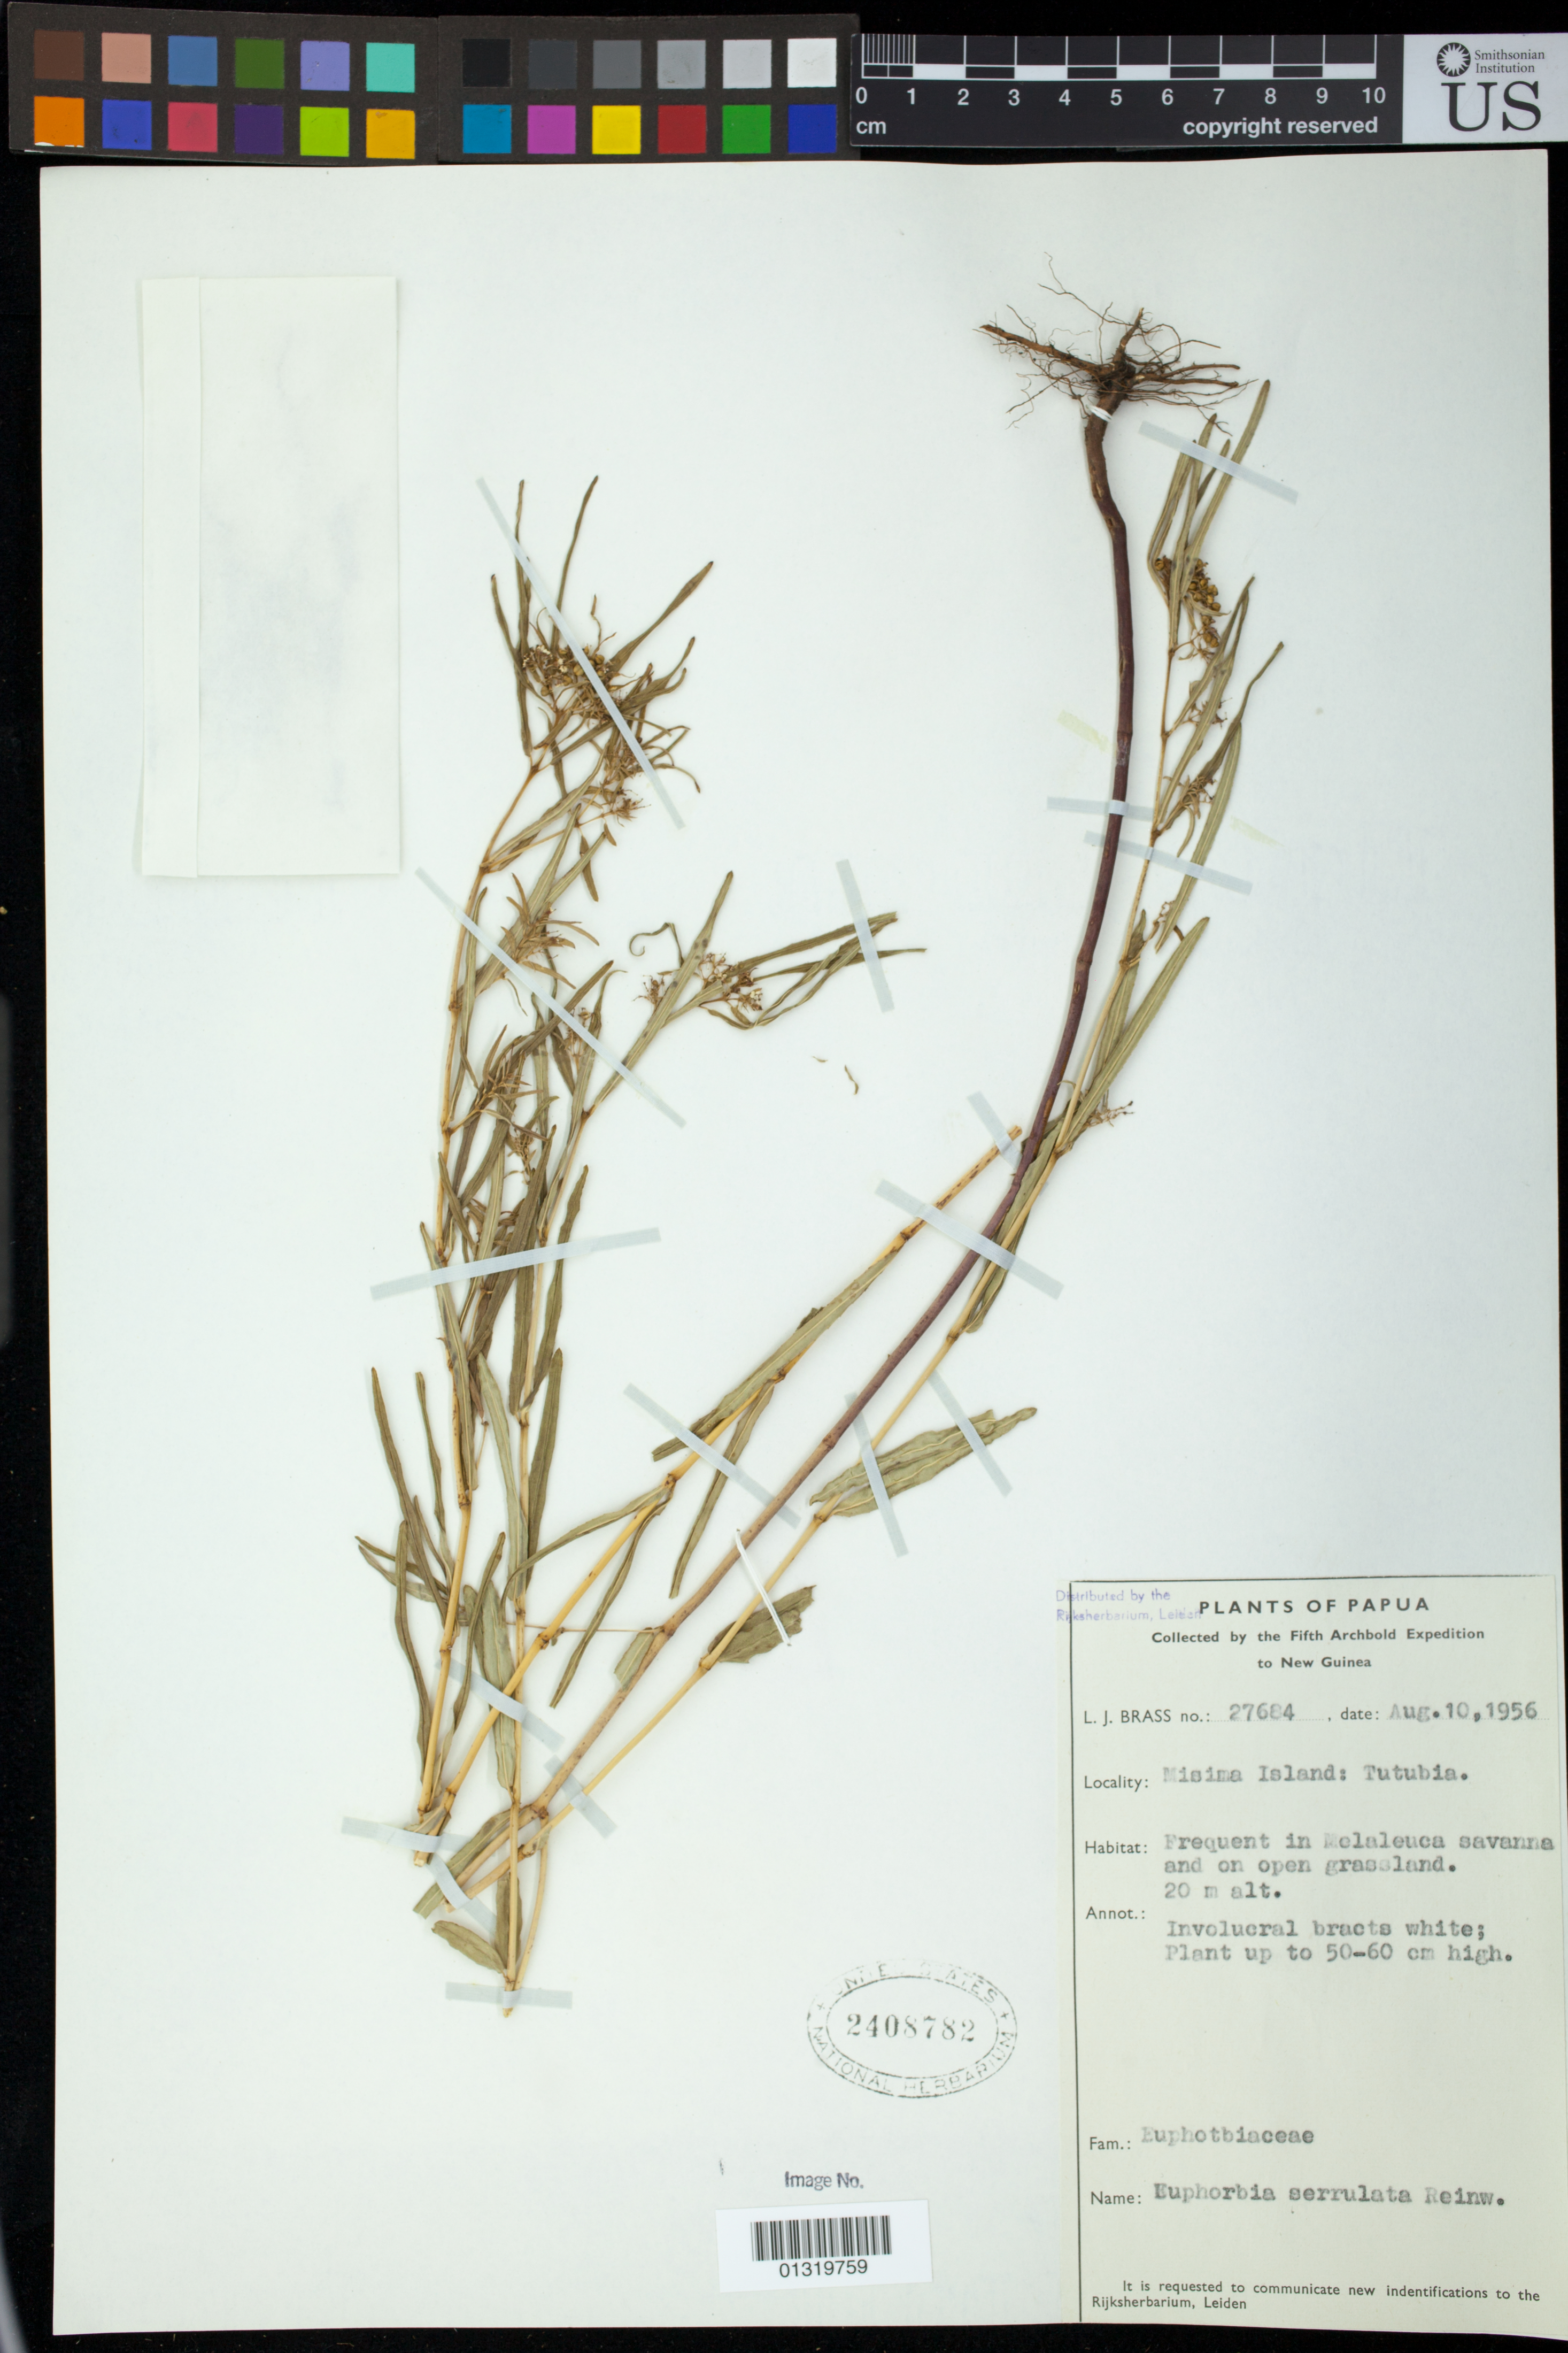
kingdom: Plantae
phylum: Tracheophyta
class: Magnoliopsida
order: Malpighiales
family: Euphorbiaceae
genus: Euphorbia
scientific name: Euphorbia bifida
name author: Hook. & Arn.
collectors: L. J. Brass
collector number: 27684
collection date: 1956-08-10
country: Papua New Guinea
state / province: Milne Bay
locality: Misima Island. Tutubia.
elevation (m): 20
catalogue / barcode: US 2408782